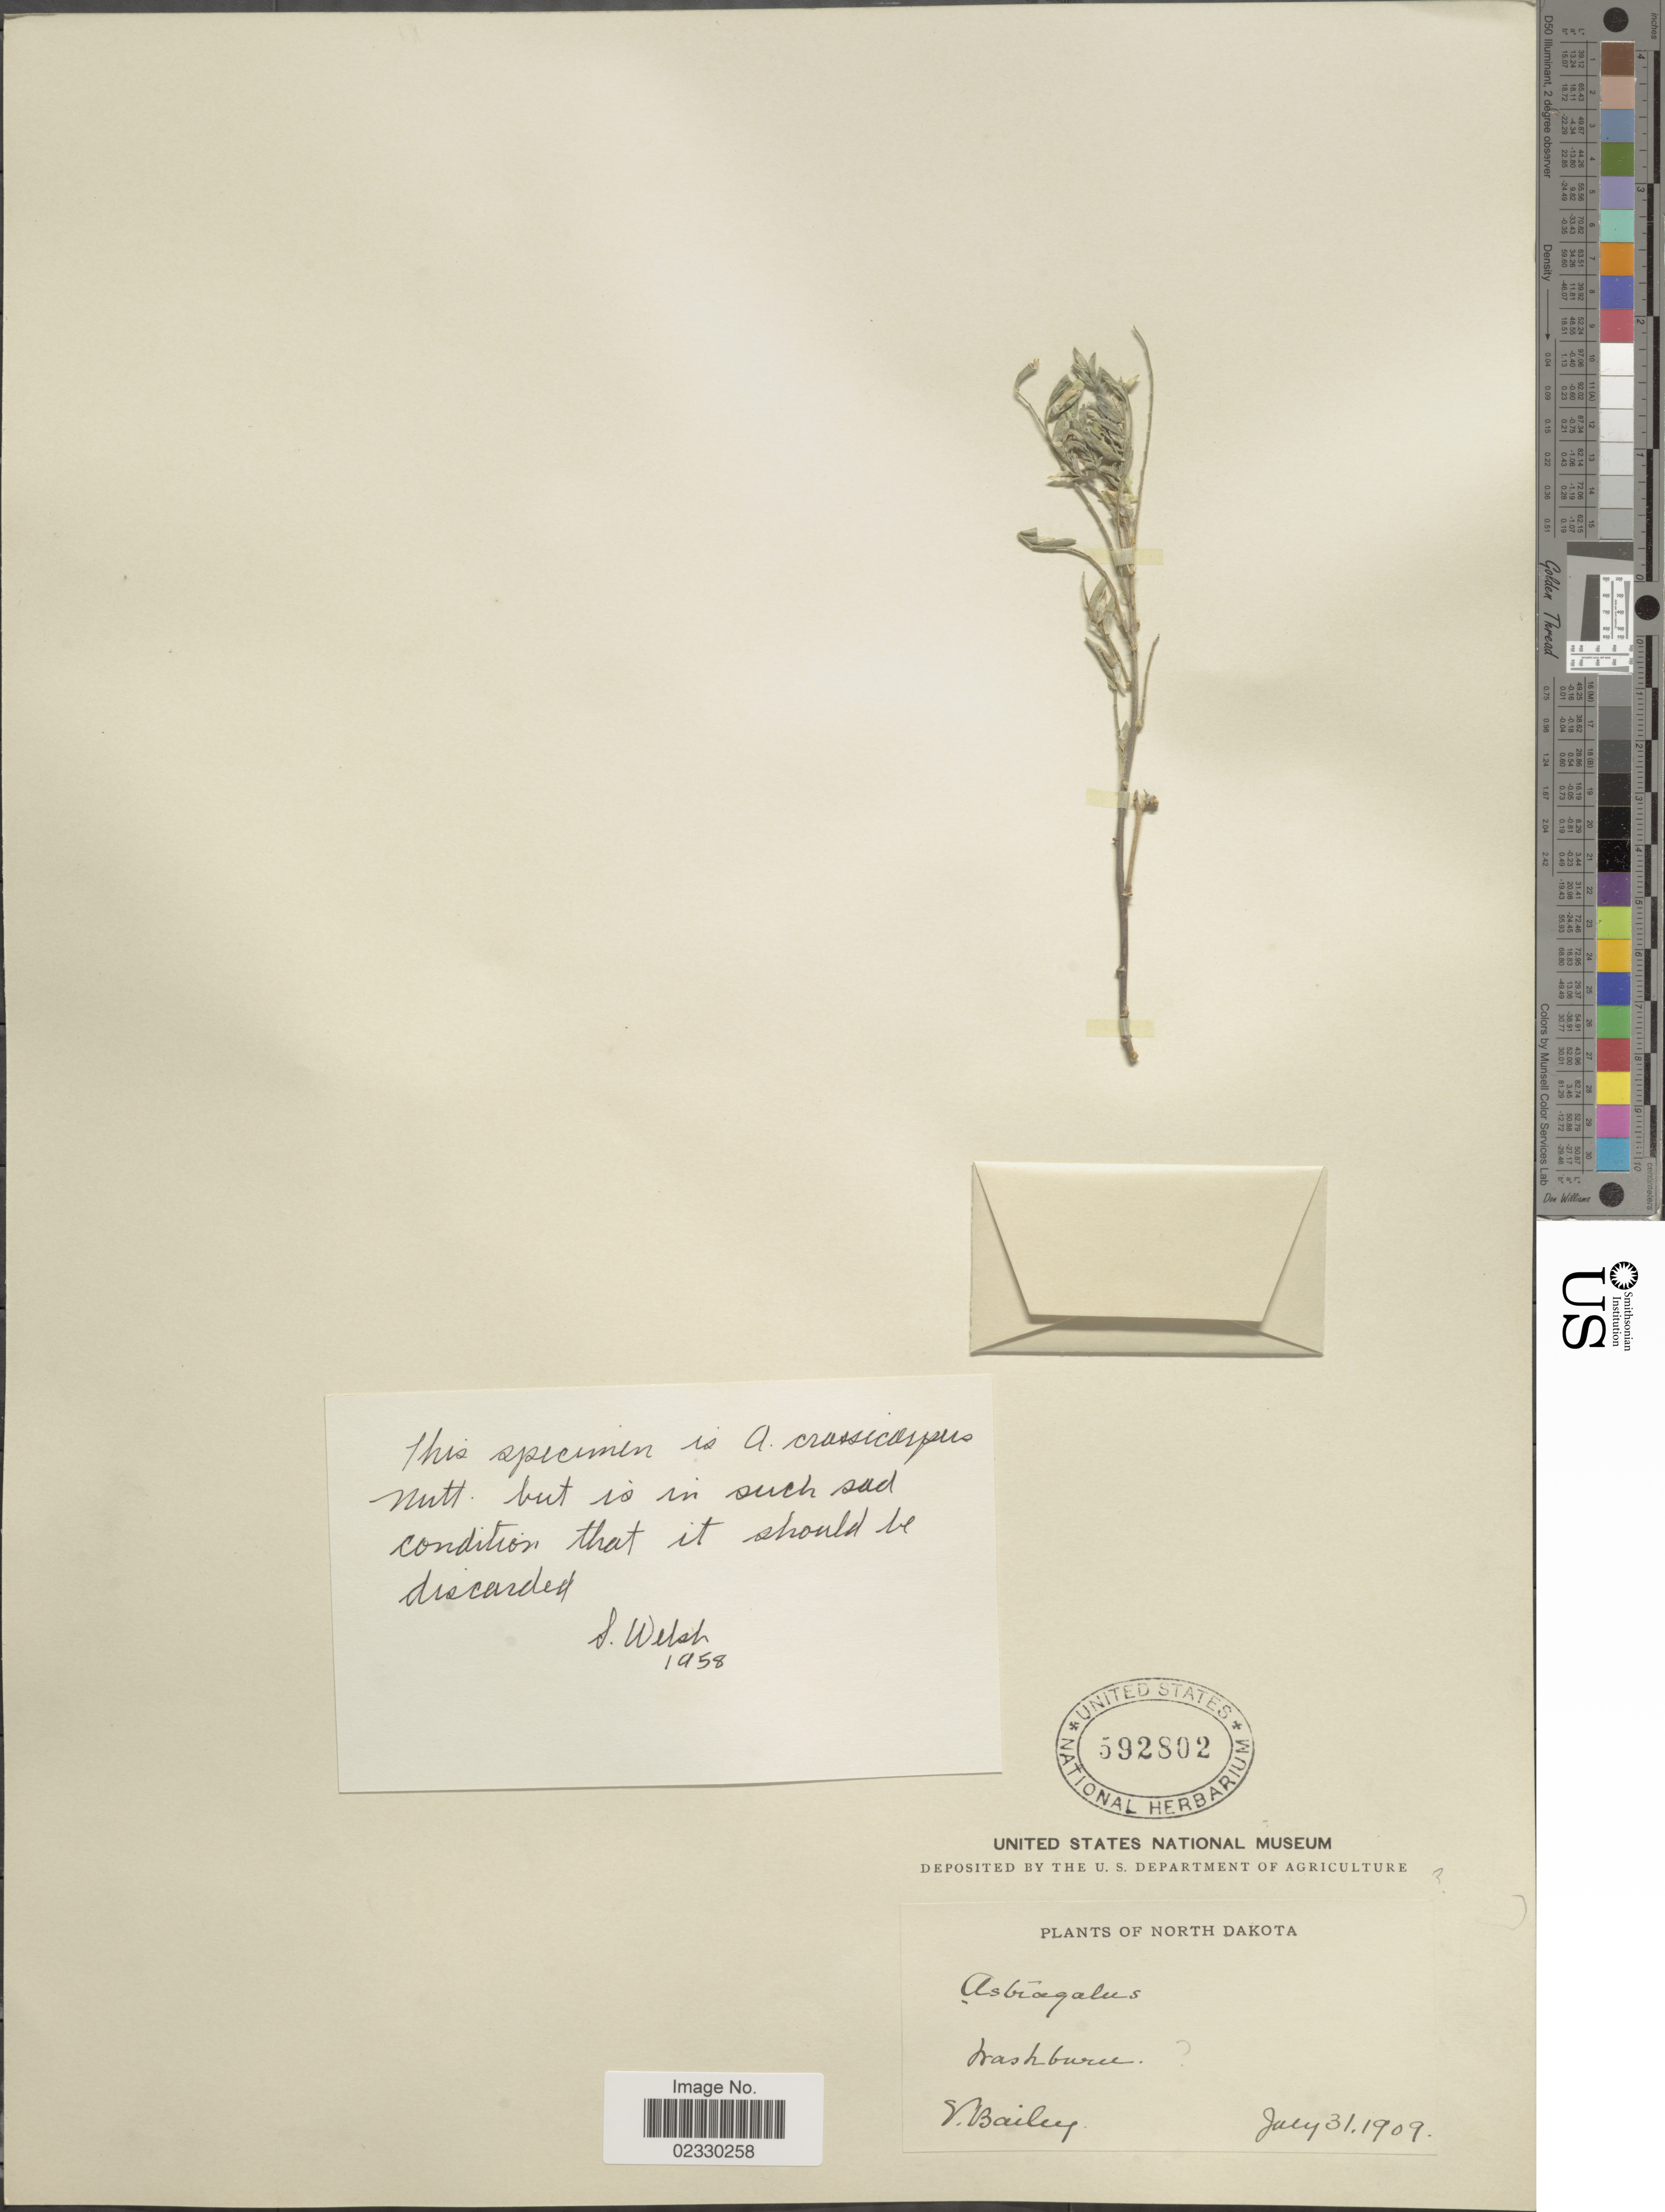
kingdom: Plantae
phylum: Tracheophyta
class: Magnoliopsida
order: Fabales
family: Fabaceae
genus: Astragalus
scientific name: Astragalus crassicarpus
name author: Nutt.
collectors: V. L. Bailey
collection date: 1909-07-31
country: United States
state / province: North Dakota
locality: Washburn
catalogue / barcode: US 592802